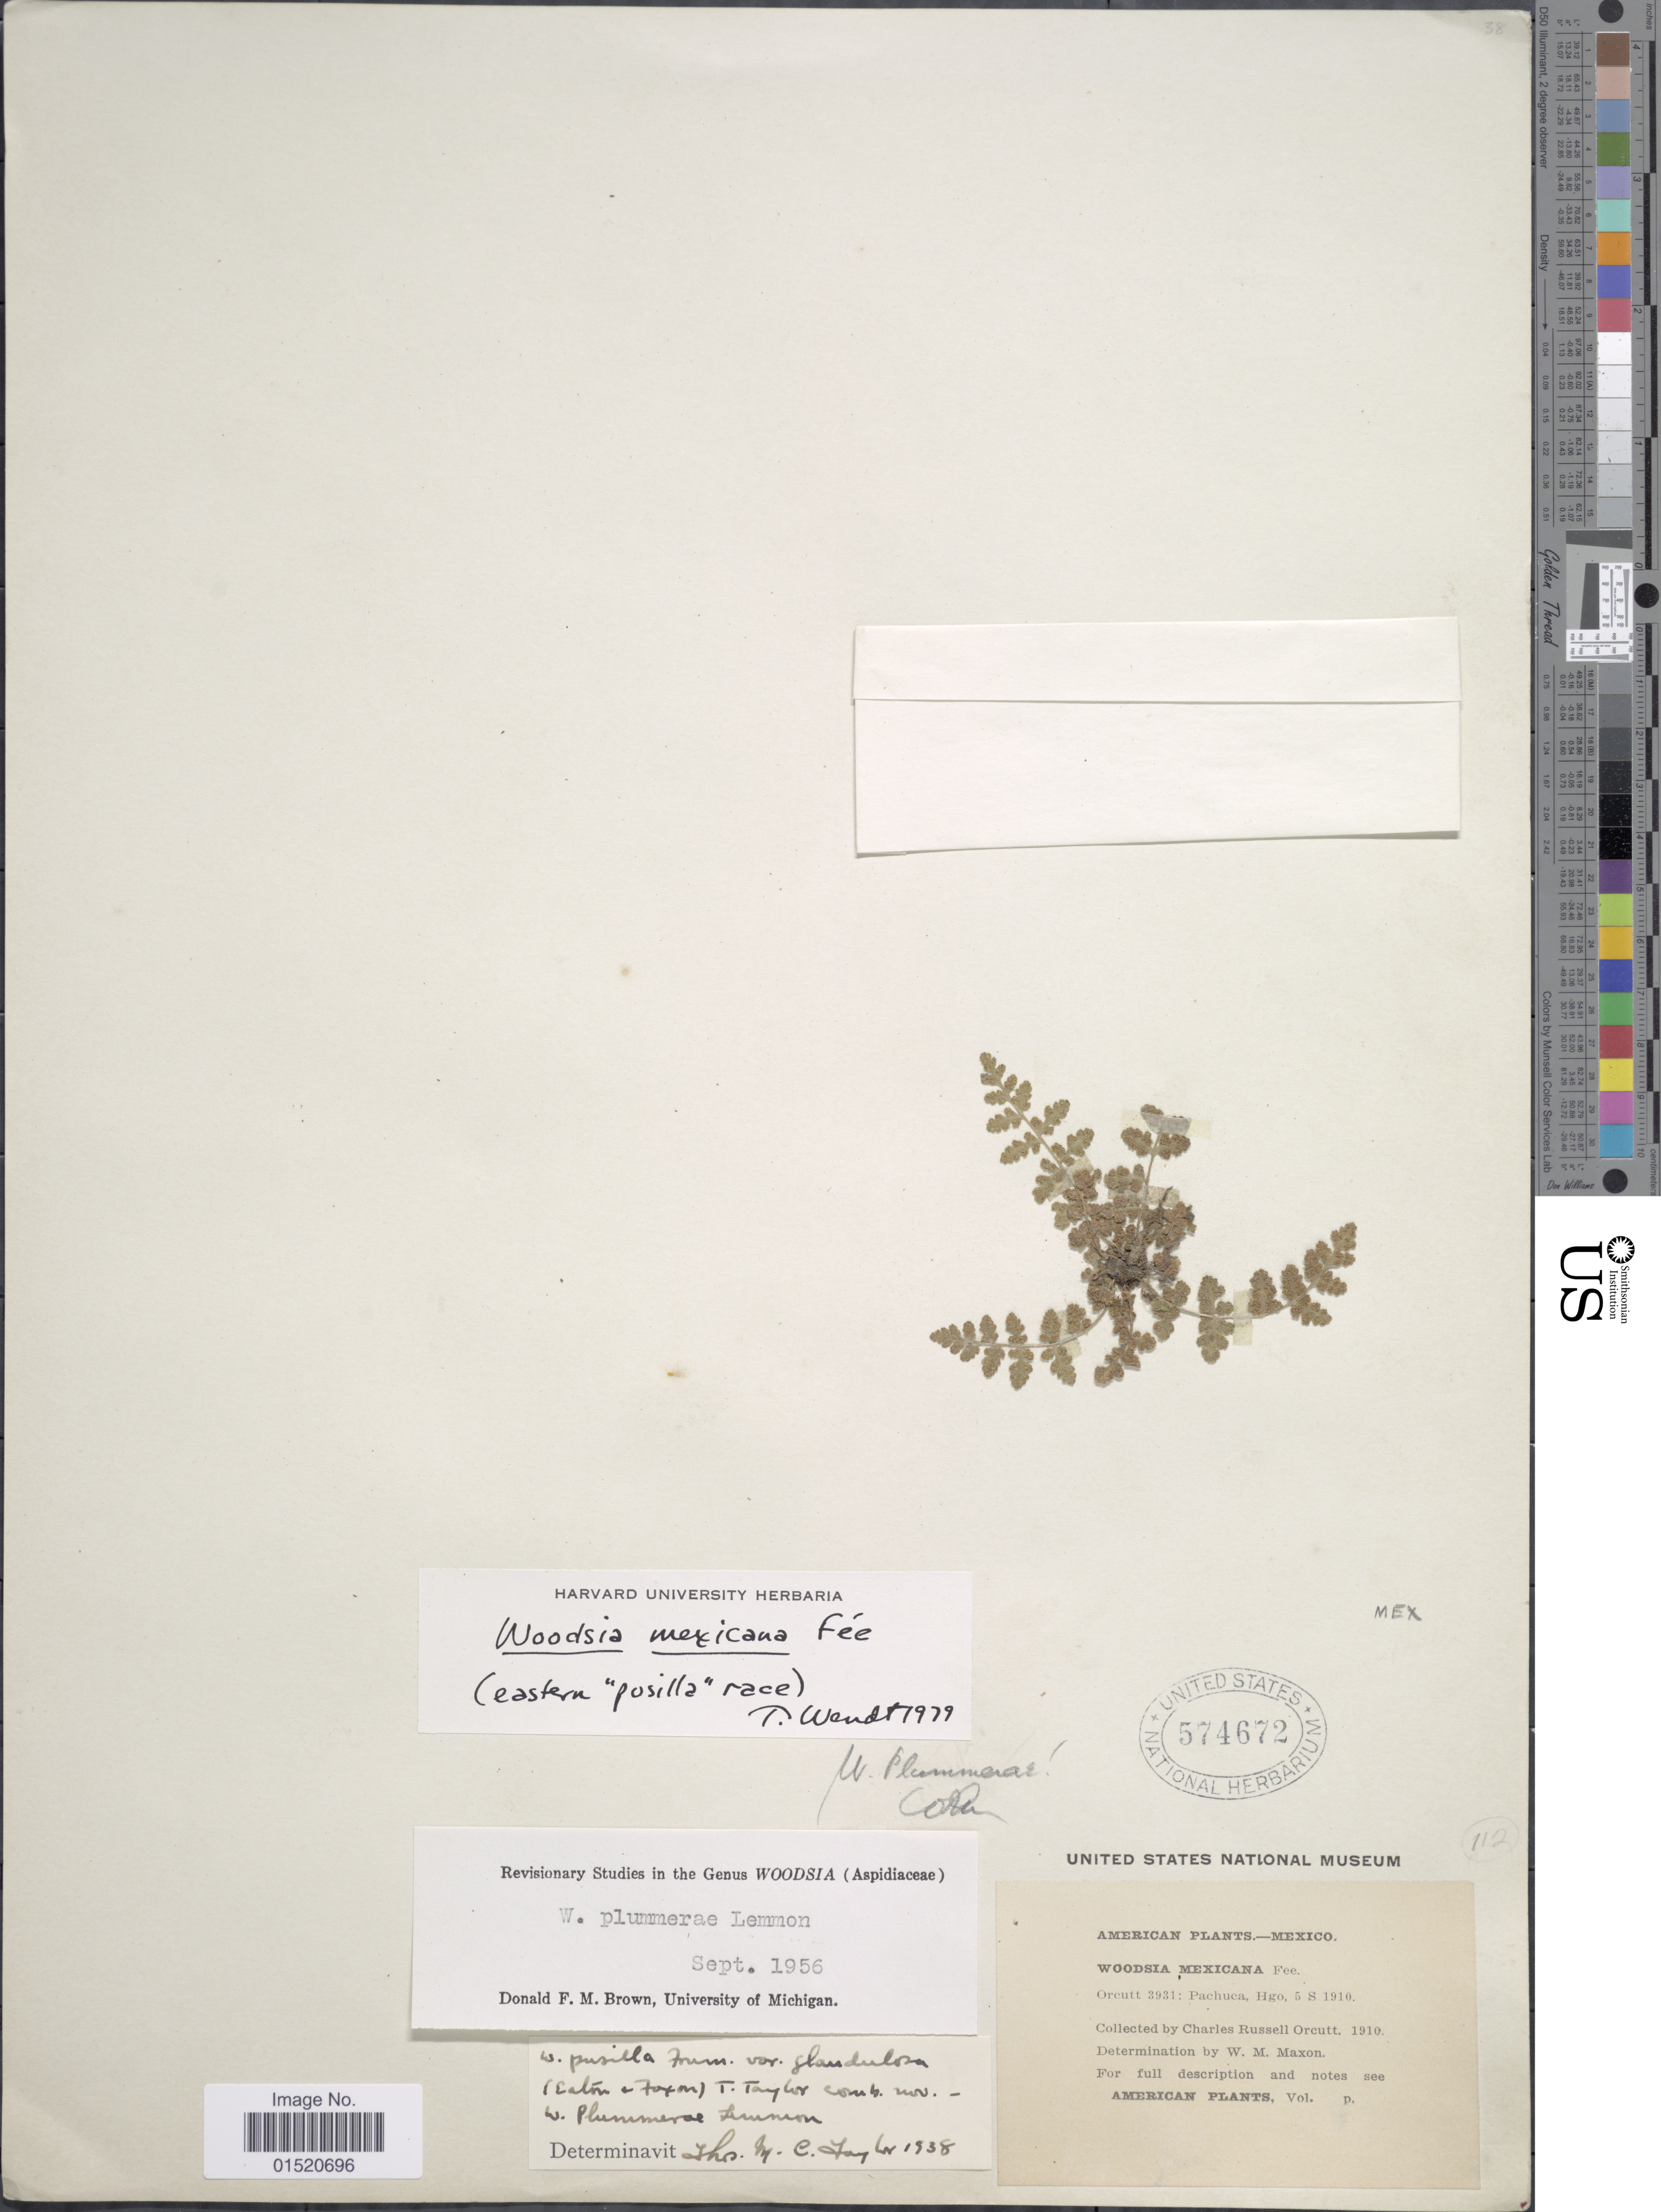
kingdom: Plantae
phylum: Tracheophyta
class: Polypodiopsida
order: Polypodiales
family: Woodsiaceae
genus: Woodsia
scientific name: Woodsia mexicana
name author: Fée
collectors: C. R. Orcutt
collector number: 3931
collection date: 1910-09-05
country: Mexico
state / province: Hidalgo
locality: Pachuca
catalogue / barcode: US 574672